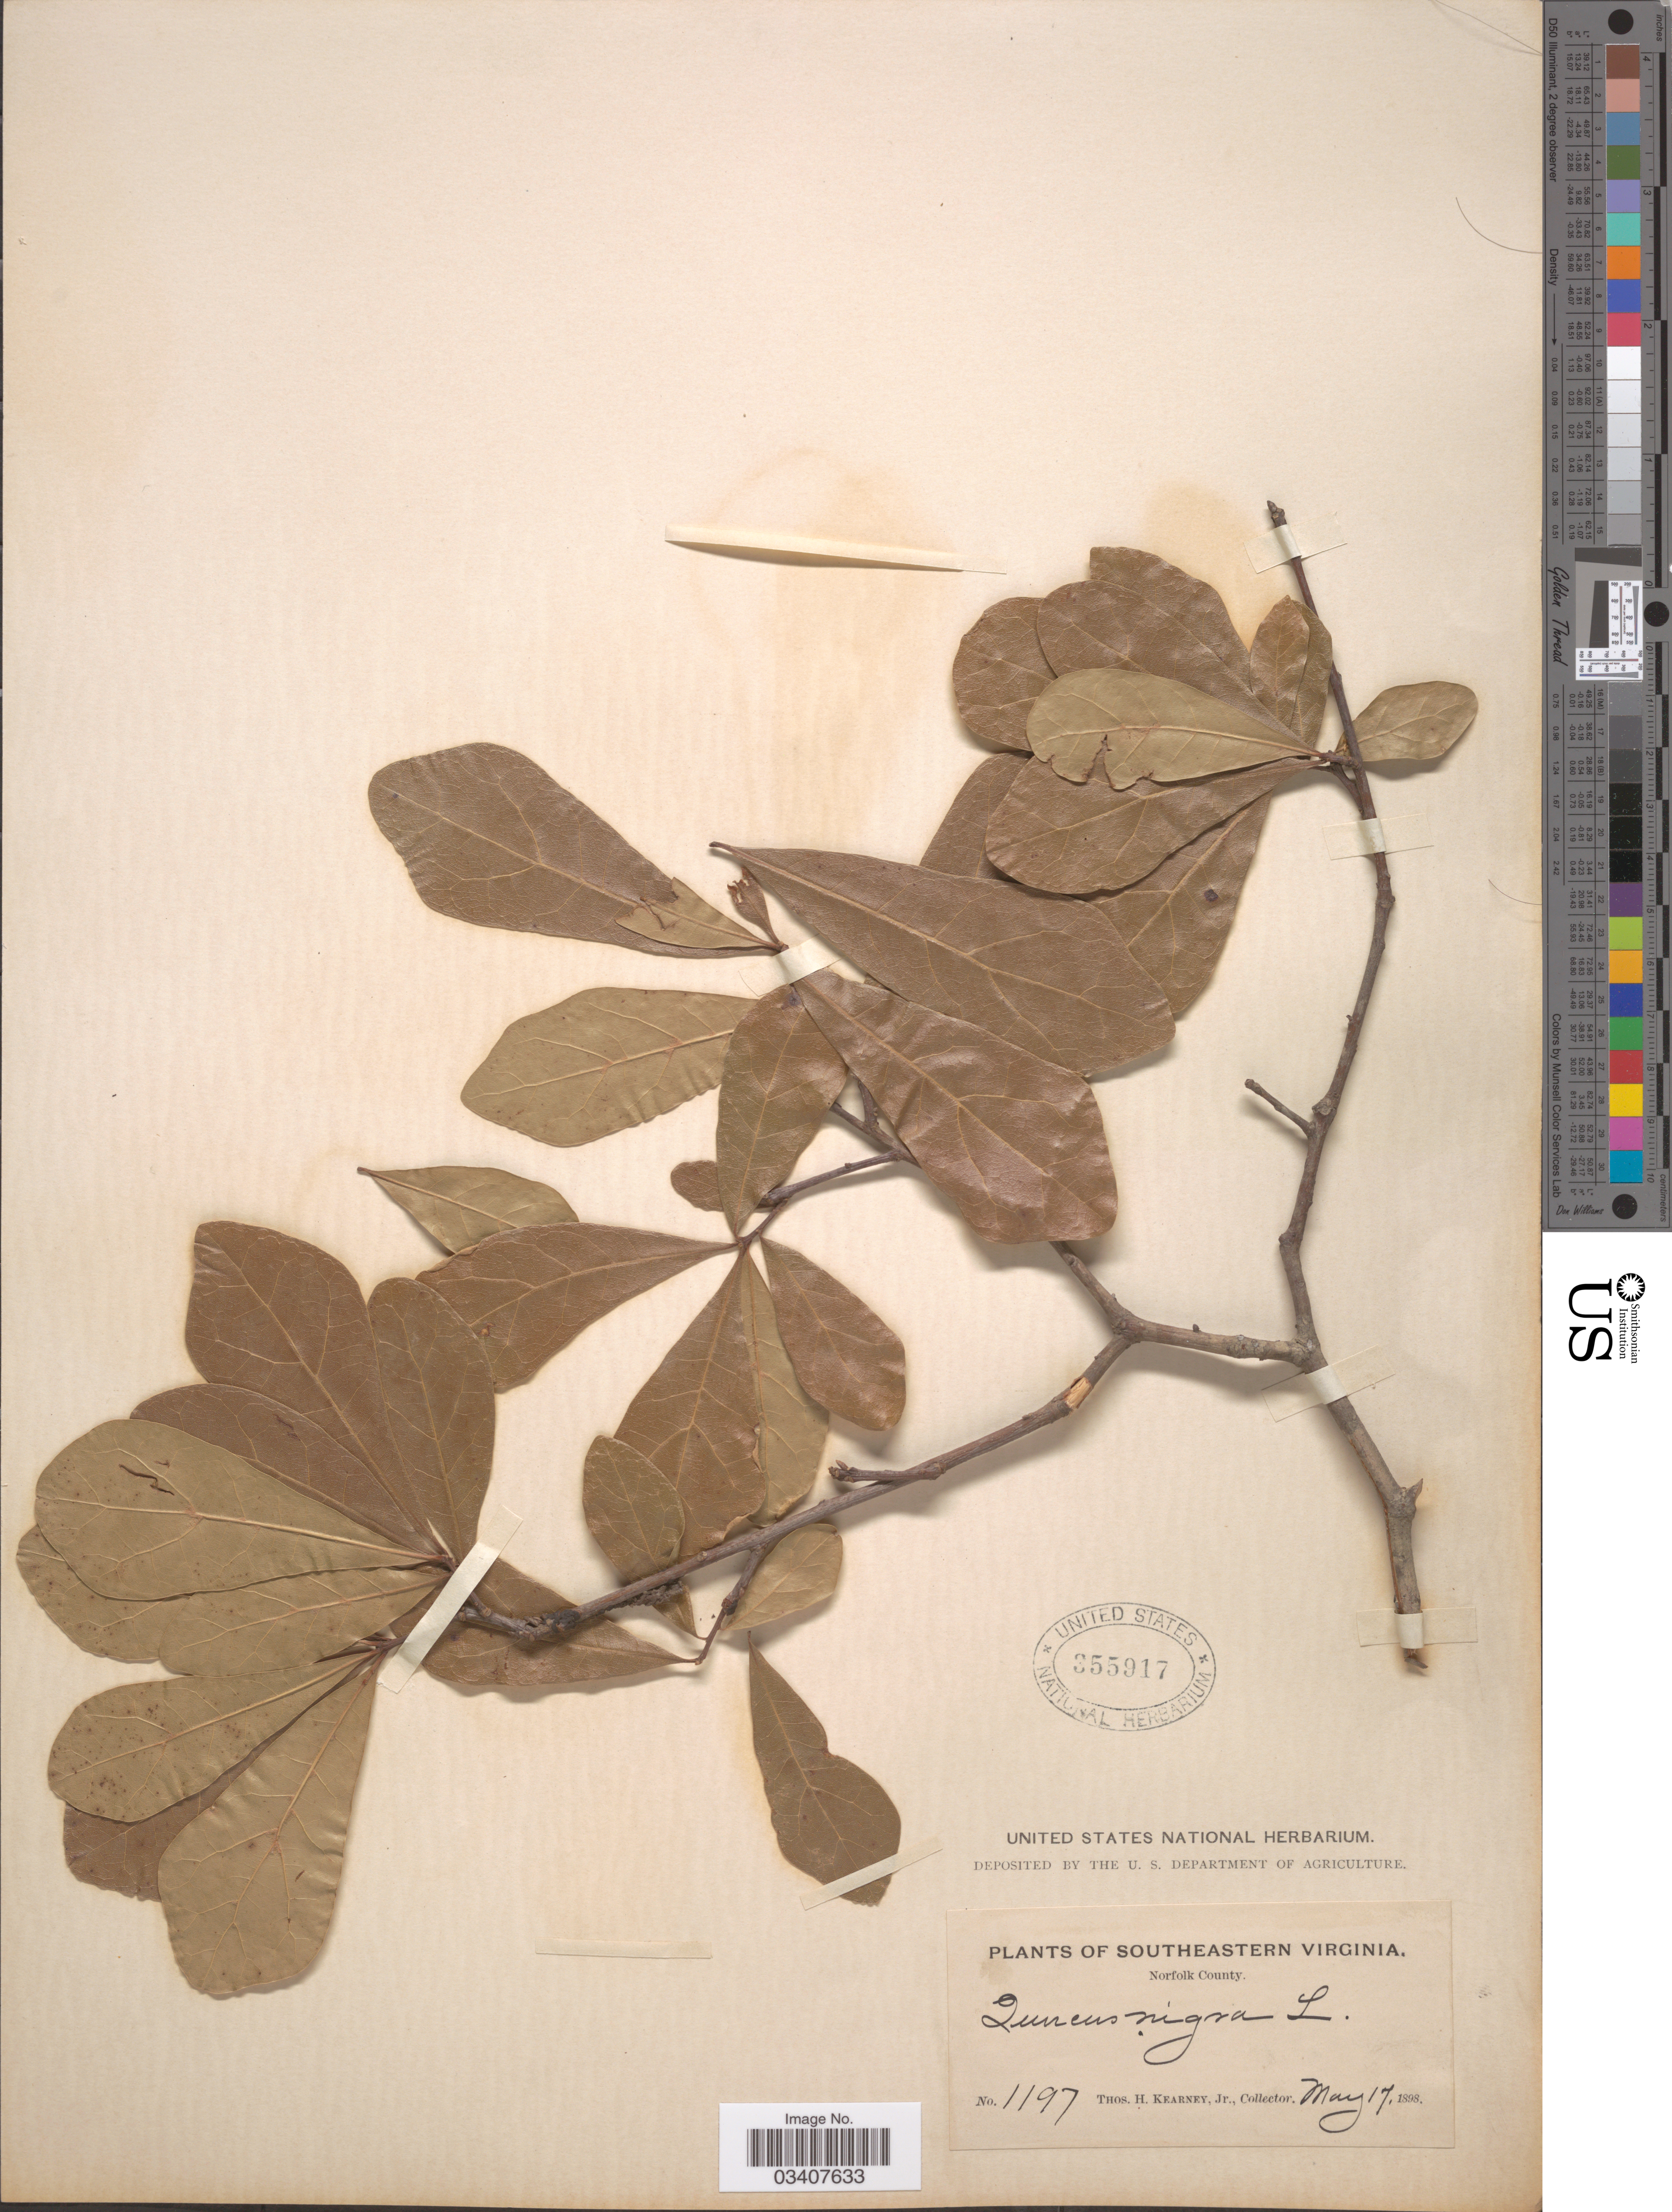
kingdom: Plantae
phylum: Tracheophyta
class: Magnoliopsida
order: Fagales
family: Fagaceae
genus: Quercus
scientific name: Quercus nigra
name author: L.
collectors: T. H. Kearney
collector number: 1197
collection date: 1898-05-17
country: United States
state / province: Virginia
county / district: City of Norfolk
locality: Southeastern Virginia. Norfolk County.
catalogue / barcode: US 355917